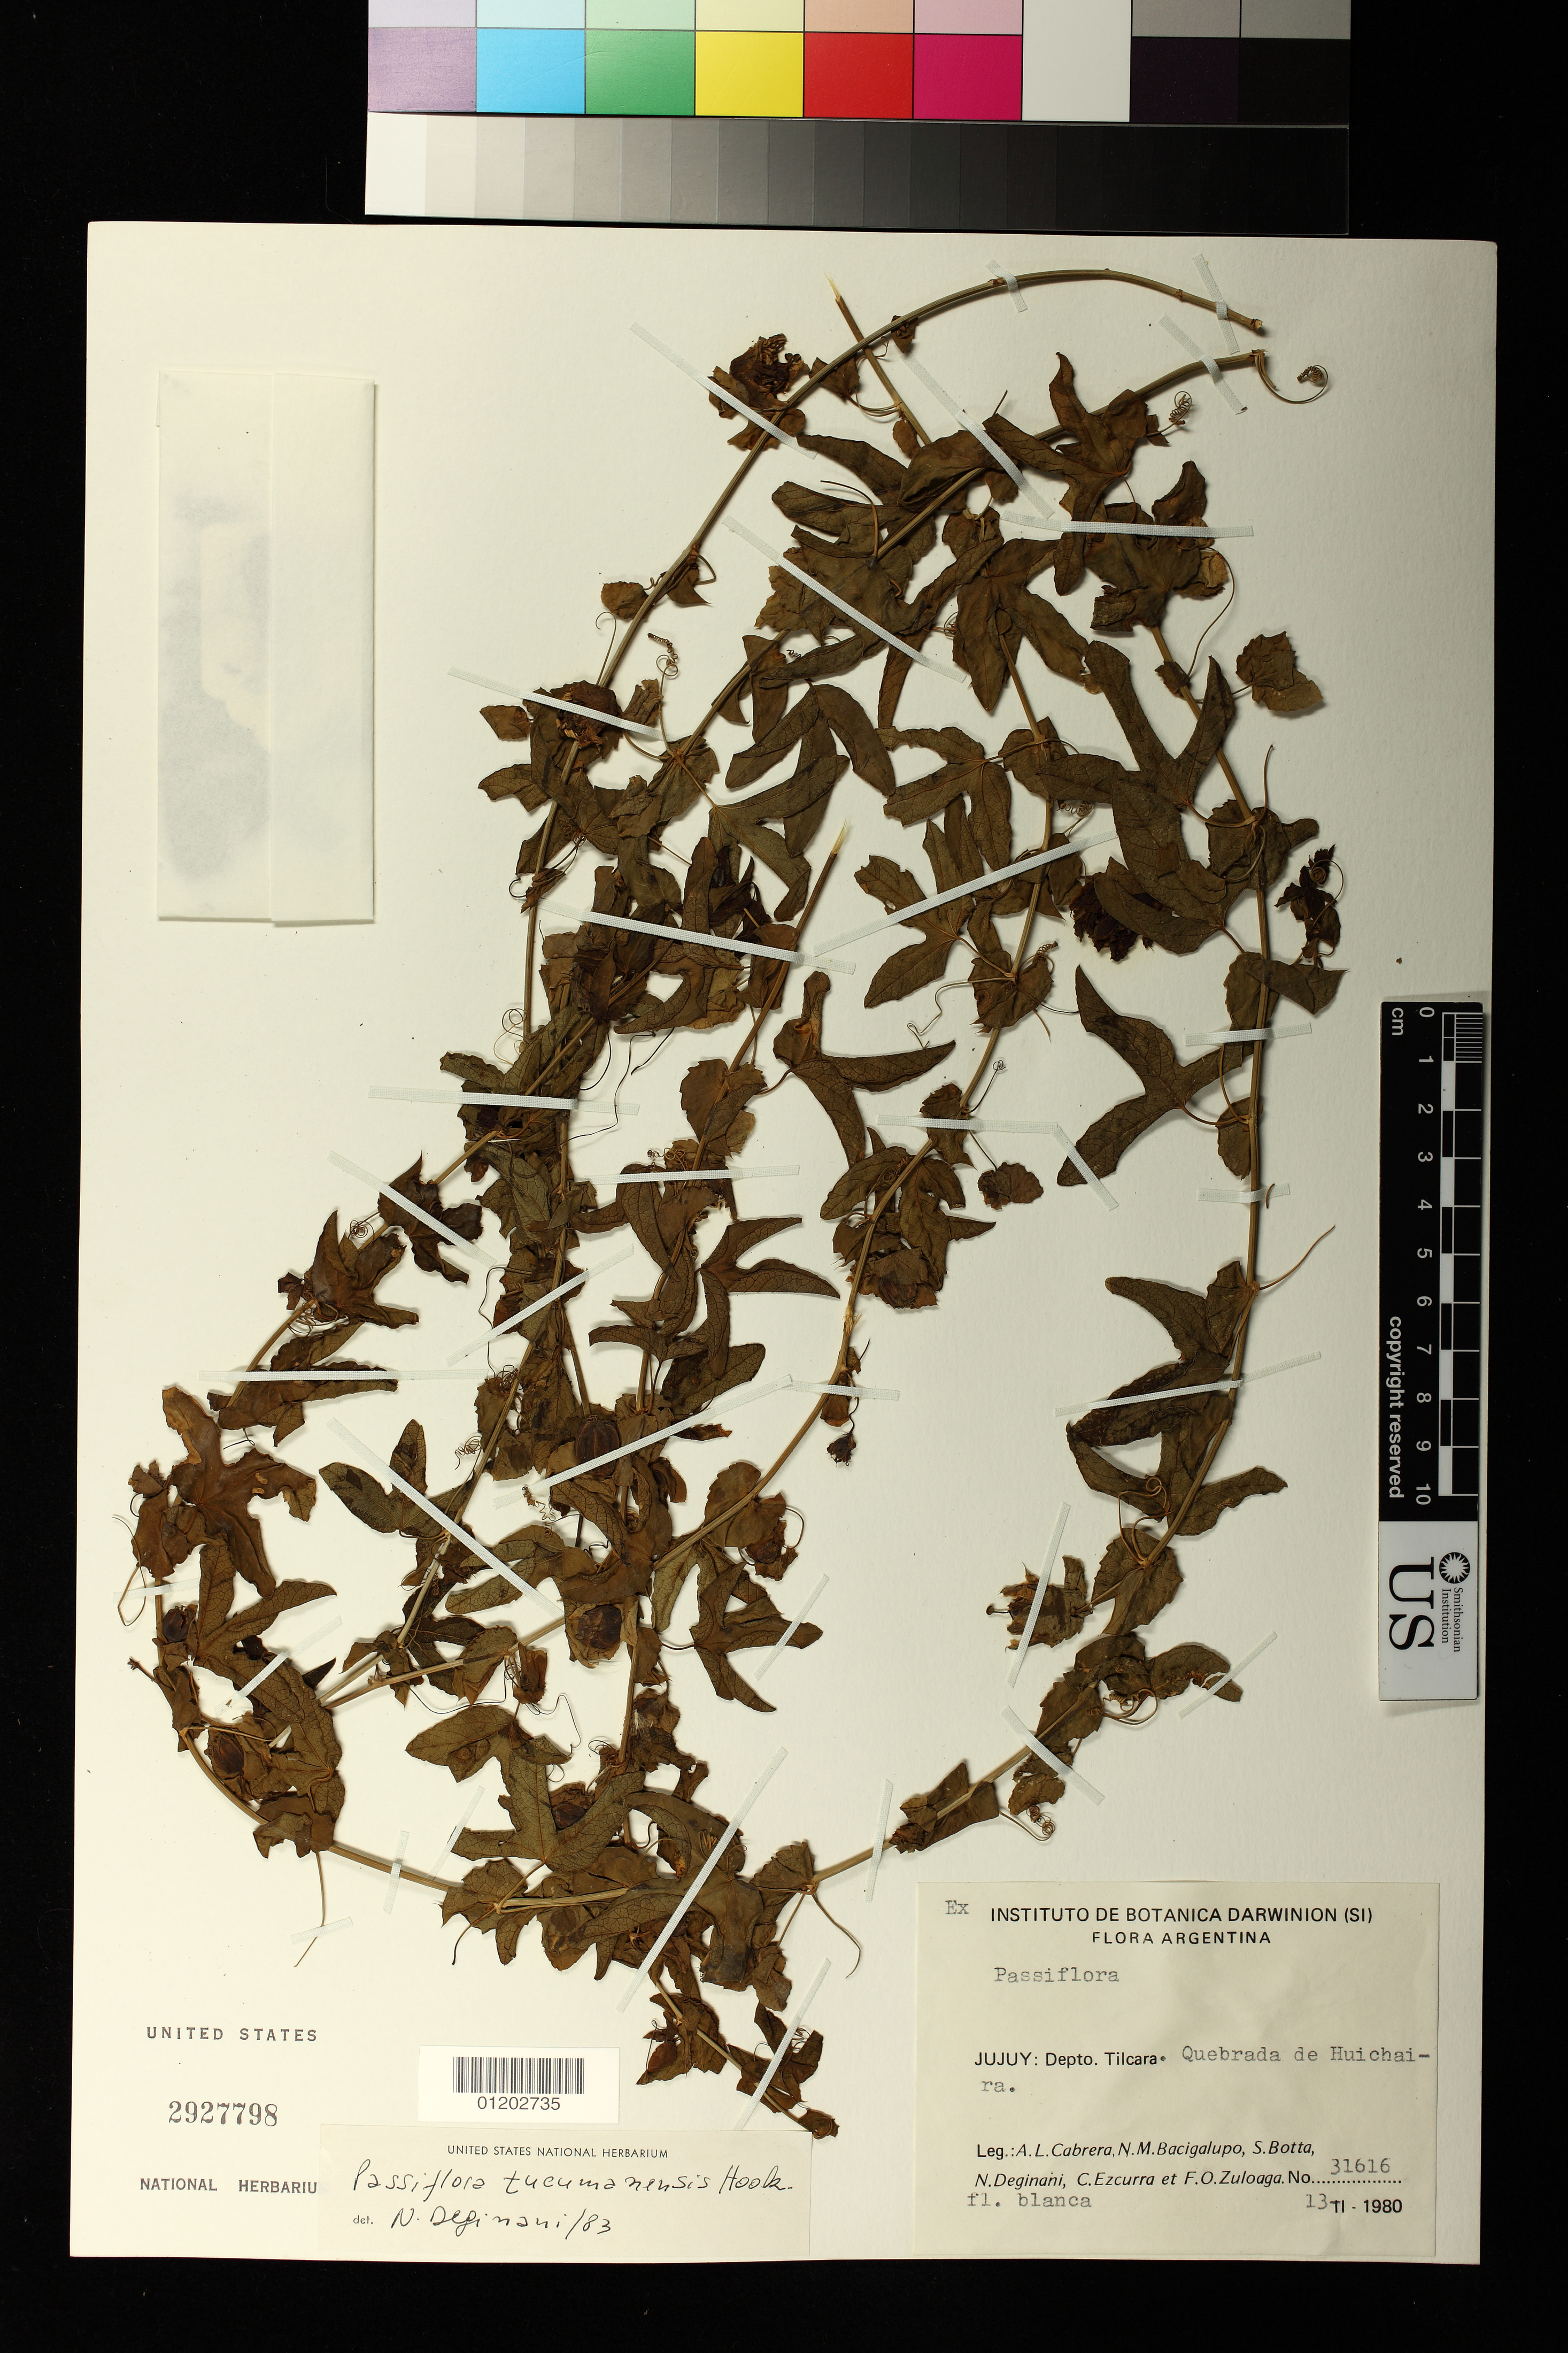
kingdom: Plantae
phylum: Tracheophyta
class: Magnoliopsida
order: Malpighiales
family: Passifloraceae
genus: Passiflora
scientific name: Passiflora naviculata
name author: Griseb.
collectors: A. L. Cabrera, N. M. Bacigalupo, S. M. Botta, N. Deginani, C. Ezcurra & F. O. Zuloaga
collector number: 31616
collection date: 1980-02-13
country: Argentina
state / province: Jujuy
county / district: Tilcara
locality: Quebrada de Huichaira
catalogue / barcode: US 2927798